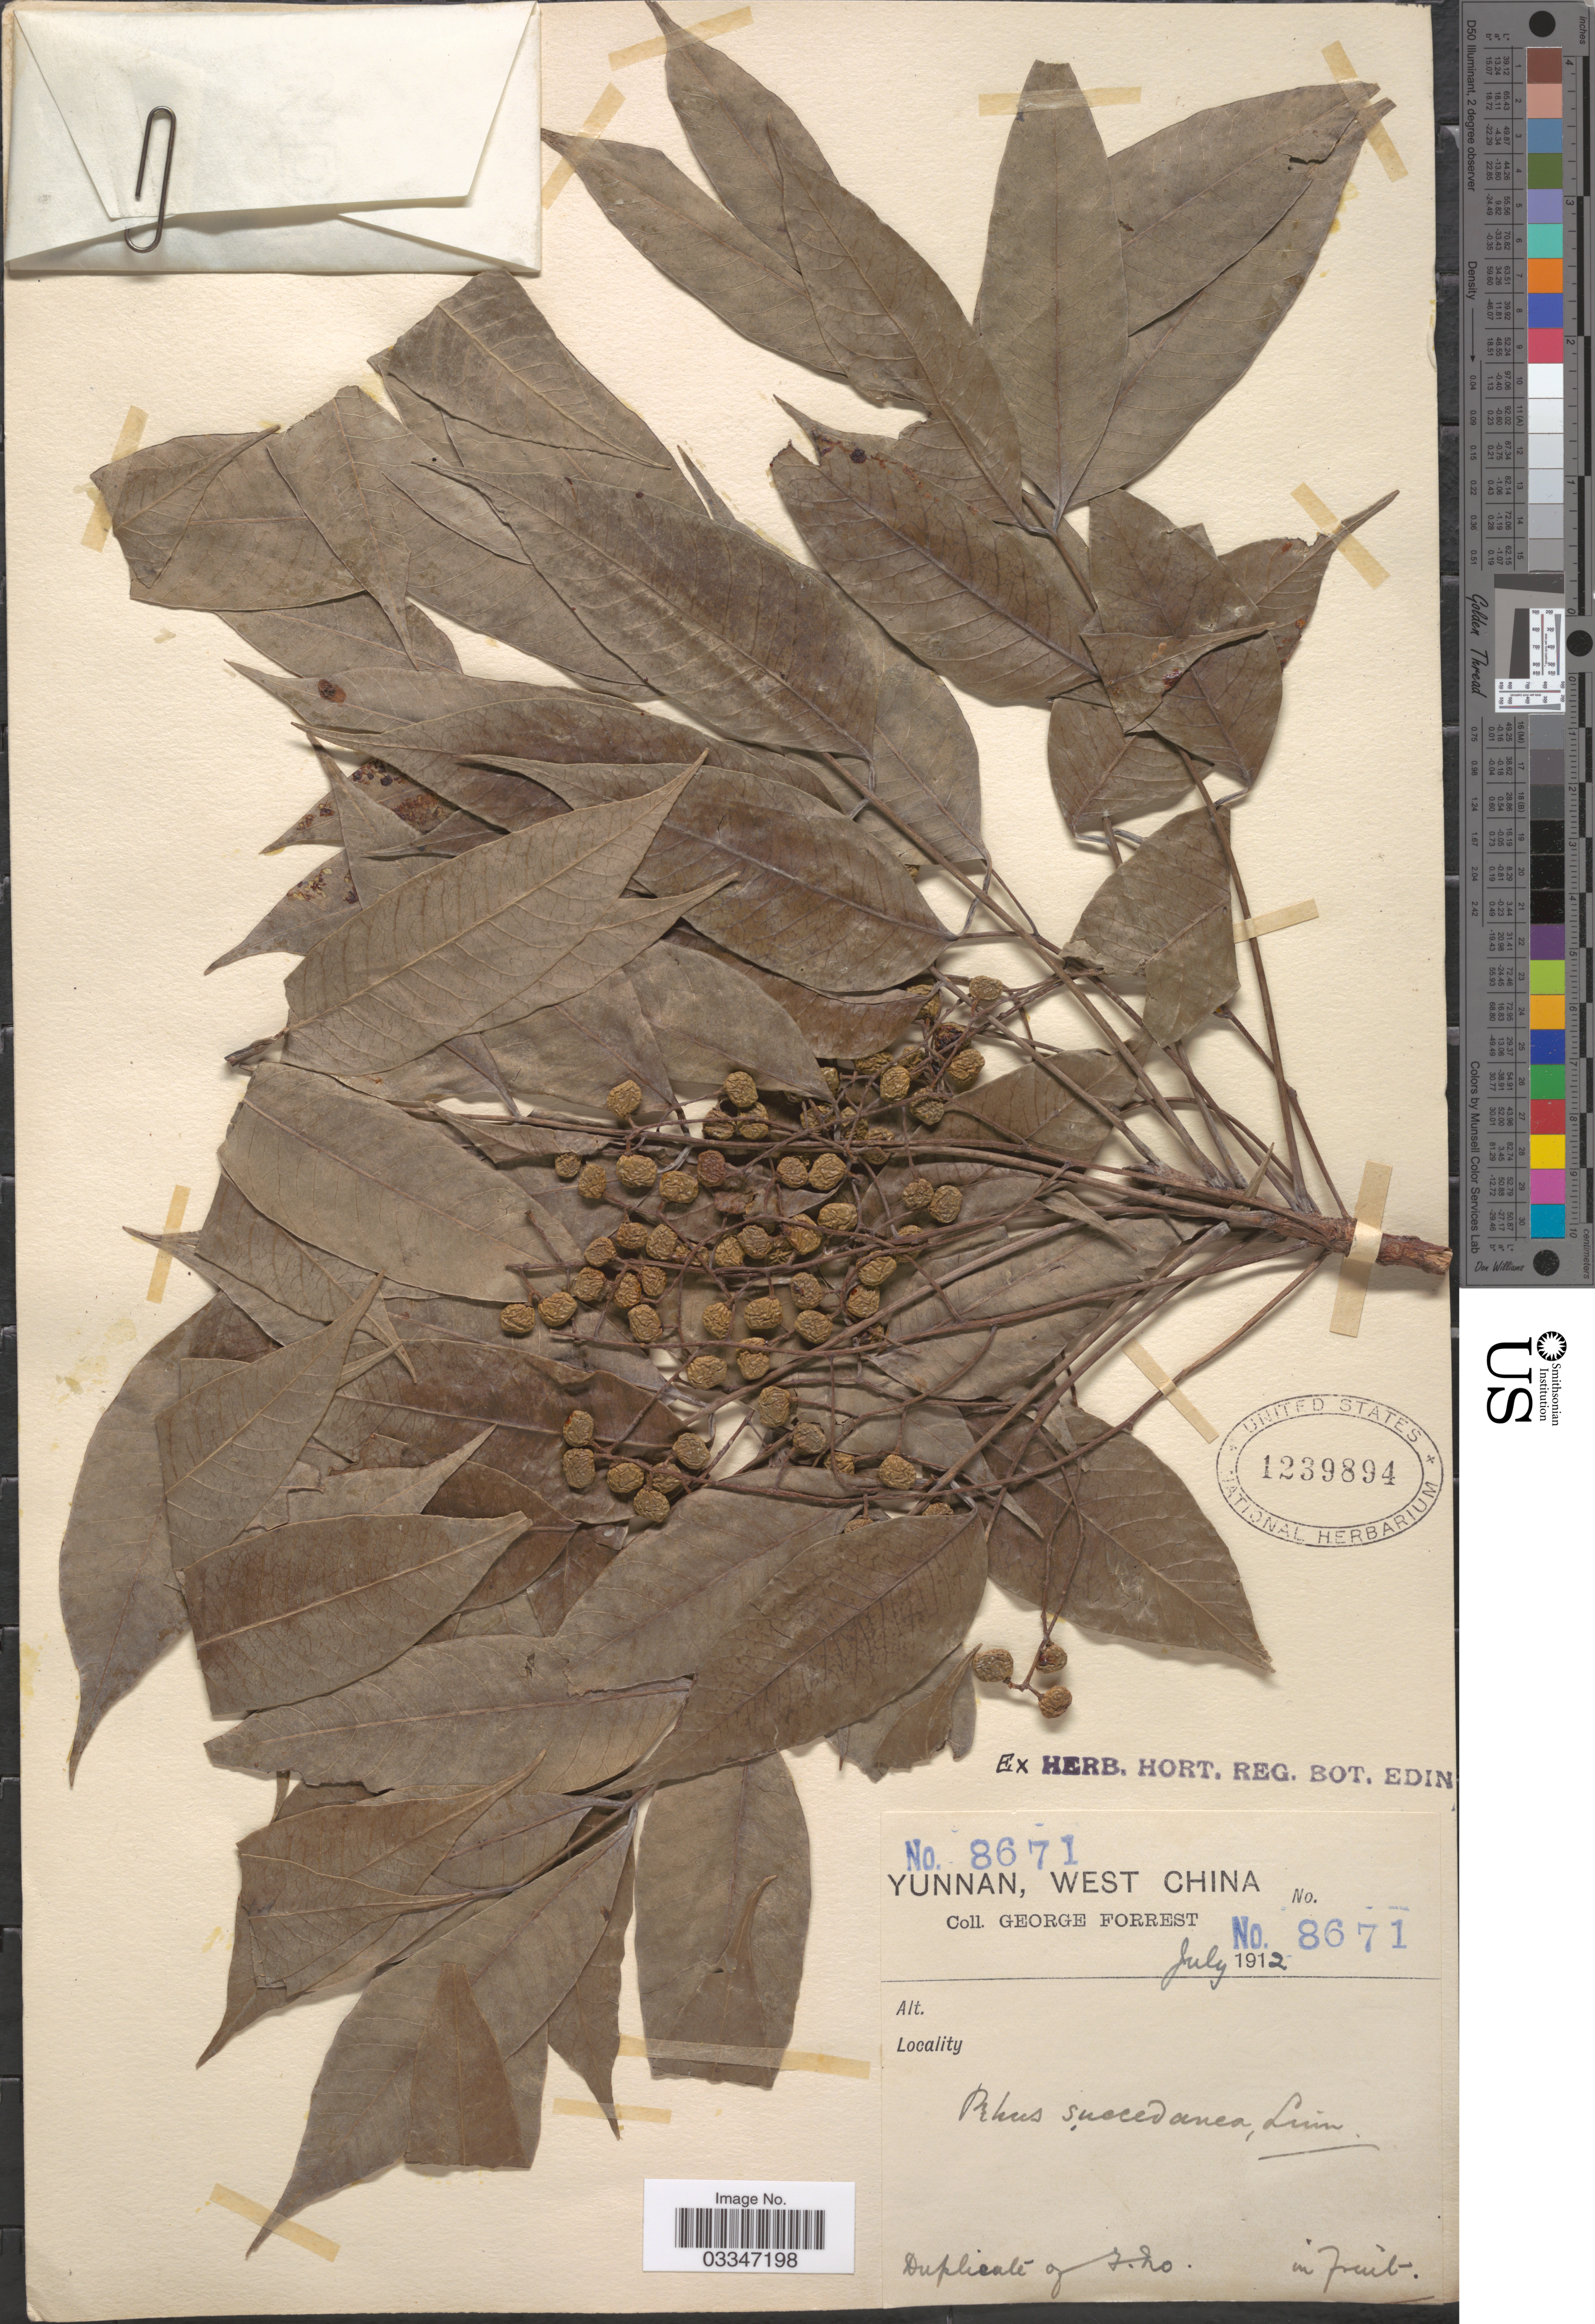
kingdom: Plantae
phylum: Tracheophyta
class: Magnoliopsida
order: Sapindales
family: Anacardiaceae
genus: Rhus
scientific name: Rhus succedanea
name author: L.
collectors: G. Forrest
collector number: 8671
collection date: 1912-07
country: China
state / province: Yunnan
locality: West China.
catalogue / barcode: US 1239894